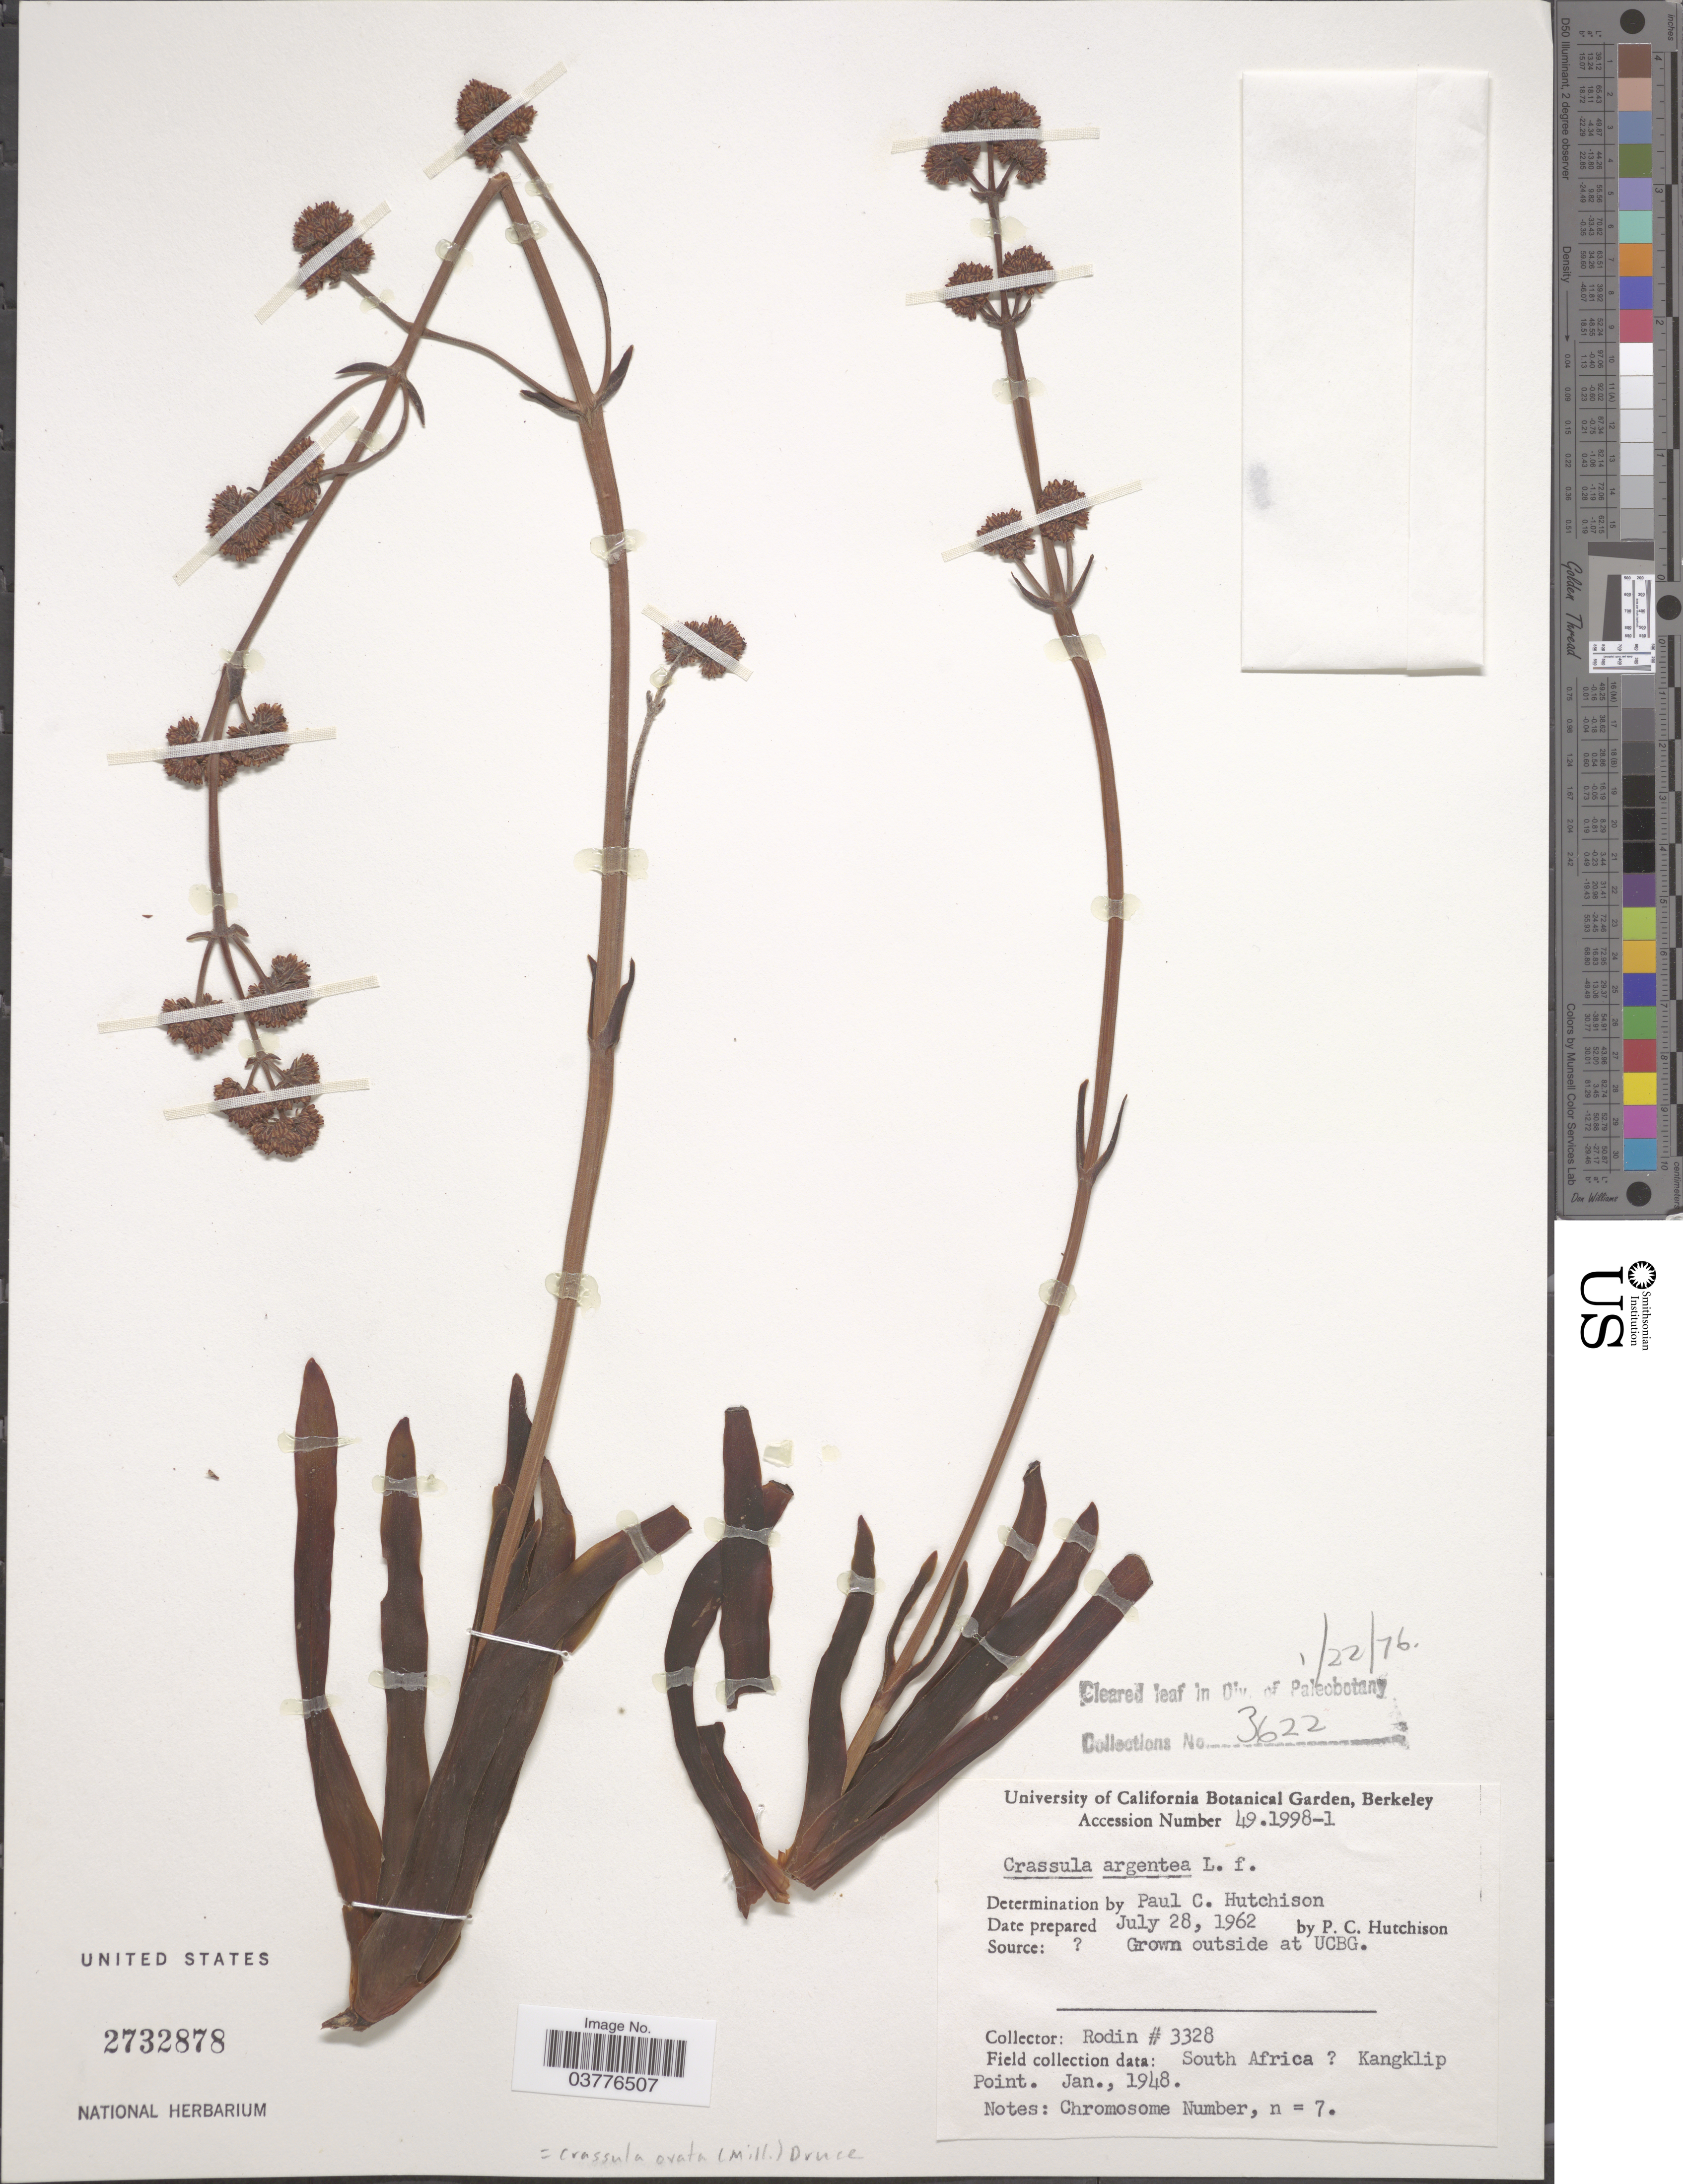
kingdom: Plantae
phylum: Tracheophyta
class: Magnoliopsida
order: Saxifragales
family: Crassulaceae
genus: Crassula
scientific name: Crassula ovata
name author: (Mill.) Druce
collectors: P. C. Hutchison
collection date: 1962-07-28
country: United States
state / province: California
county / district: Alameda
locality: University of California Botanical Garden, Berkeley.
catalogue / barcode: US 2732878